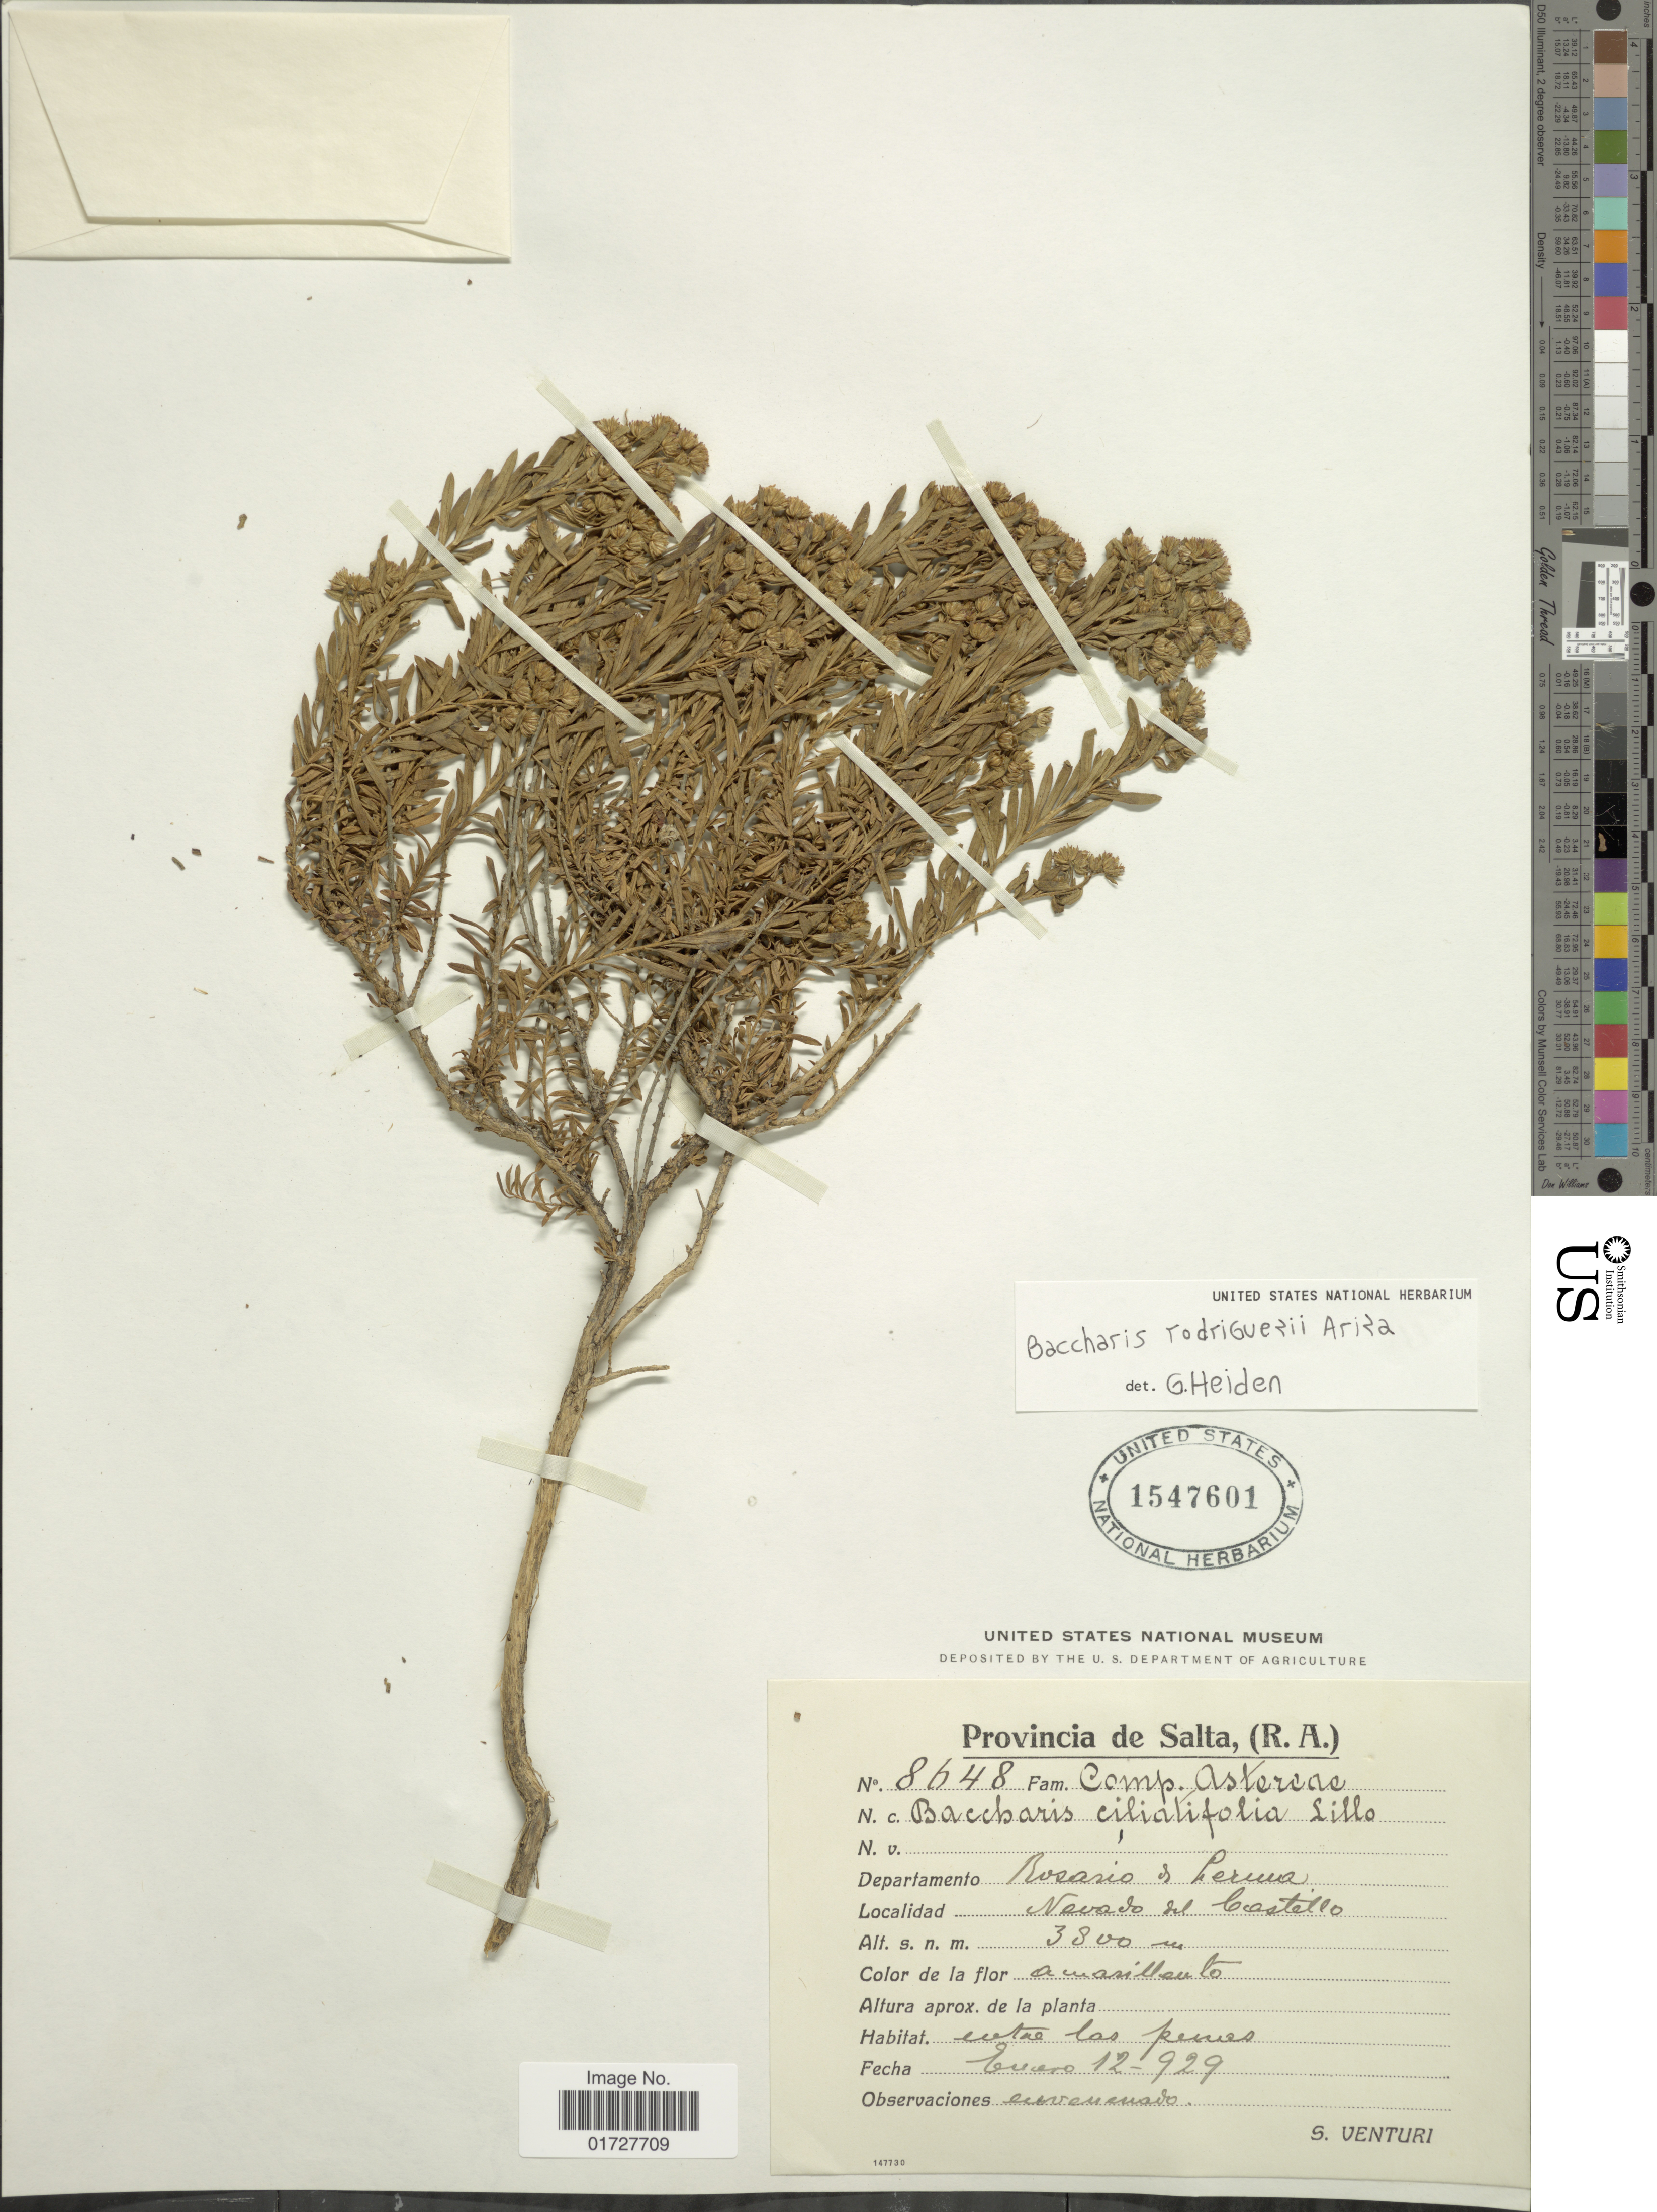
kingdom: Plantae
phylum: Tracheophyta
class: Magnoliopsida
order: Asterales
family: Asteraceae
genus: Baccharis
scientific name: Baccharis rodriguezii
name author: Ariza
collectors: S. Venturi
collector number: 8648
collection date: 1929-01-12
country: Argentina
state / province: Salta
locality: Departamento Rosario de Lerma, Nevado del Castillo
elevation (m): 3800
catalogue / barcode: US 1547601